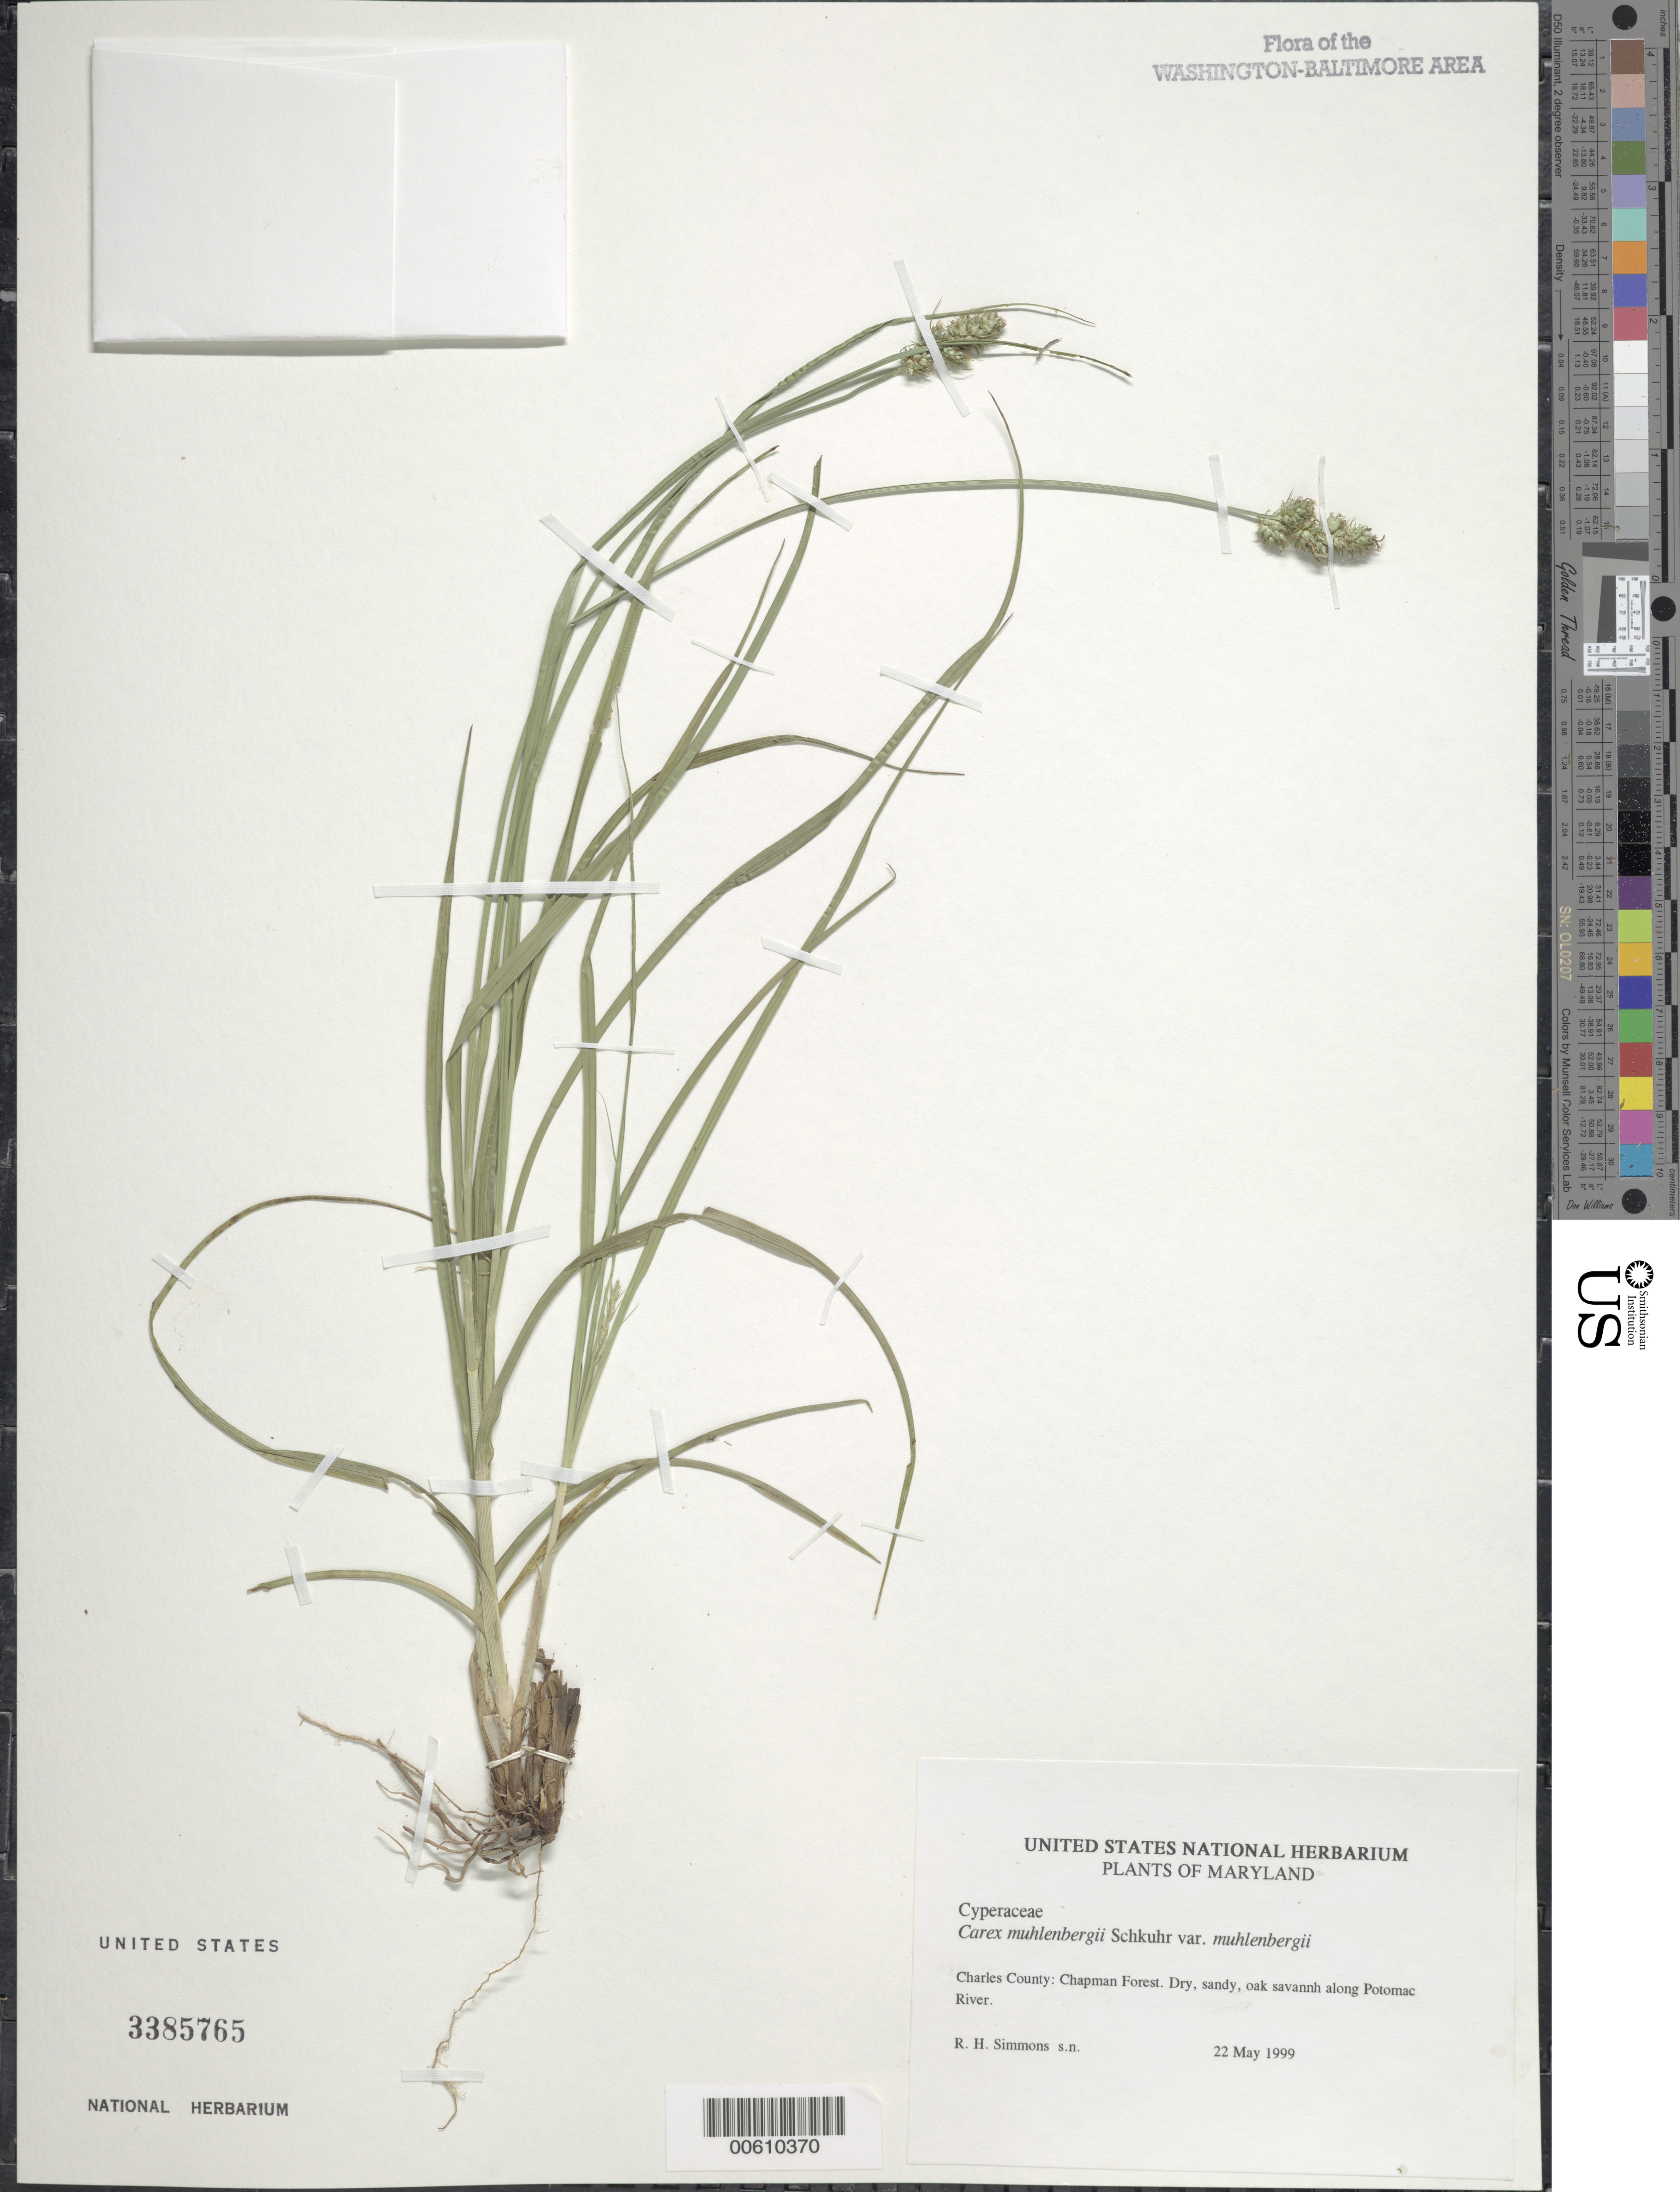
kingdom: Plantae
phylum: Tracheophyta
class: Liliopsida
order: Poales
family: Cyperaceae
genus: Carex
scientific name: Carex muehlenbergii var. muehlenbergii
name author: Willd.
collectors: R. H. Simmons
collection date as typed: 22 May 1999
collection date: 1999-05-22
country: United States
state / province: Maryland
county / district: Charles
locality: Chapman Forest.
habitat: Dry, sandy, oak savannh along Potomac River.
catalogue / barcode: US 3385765